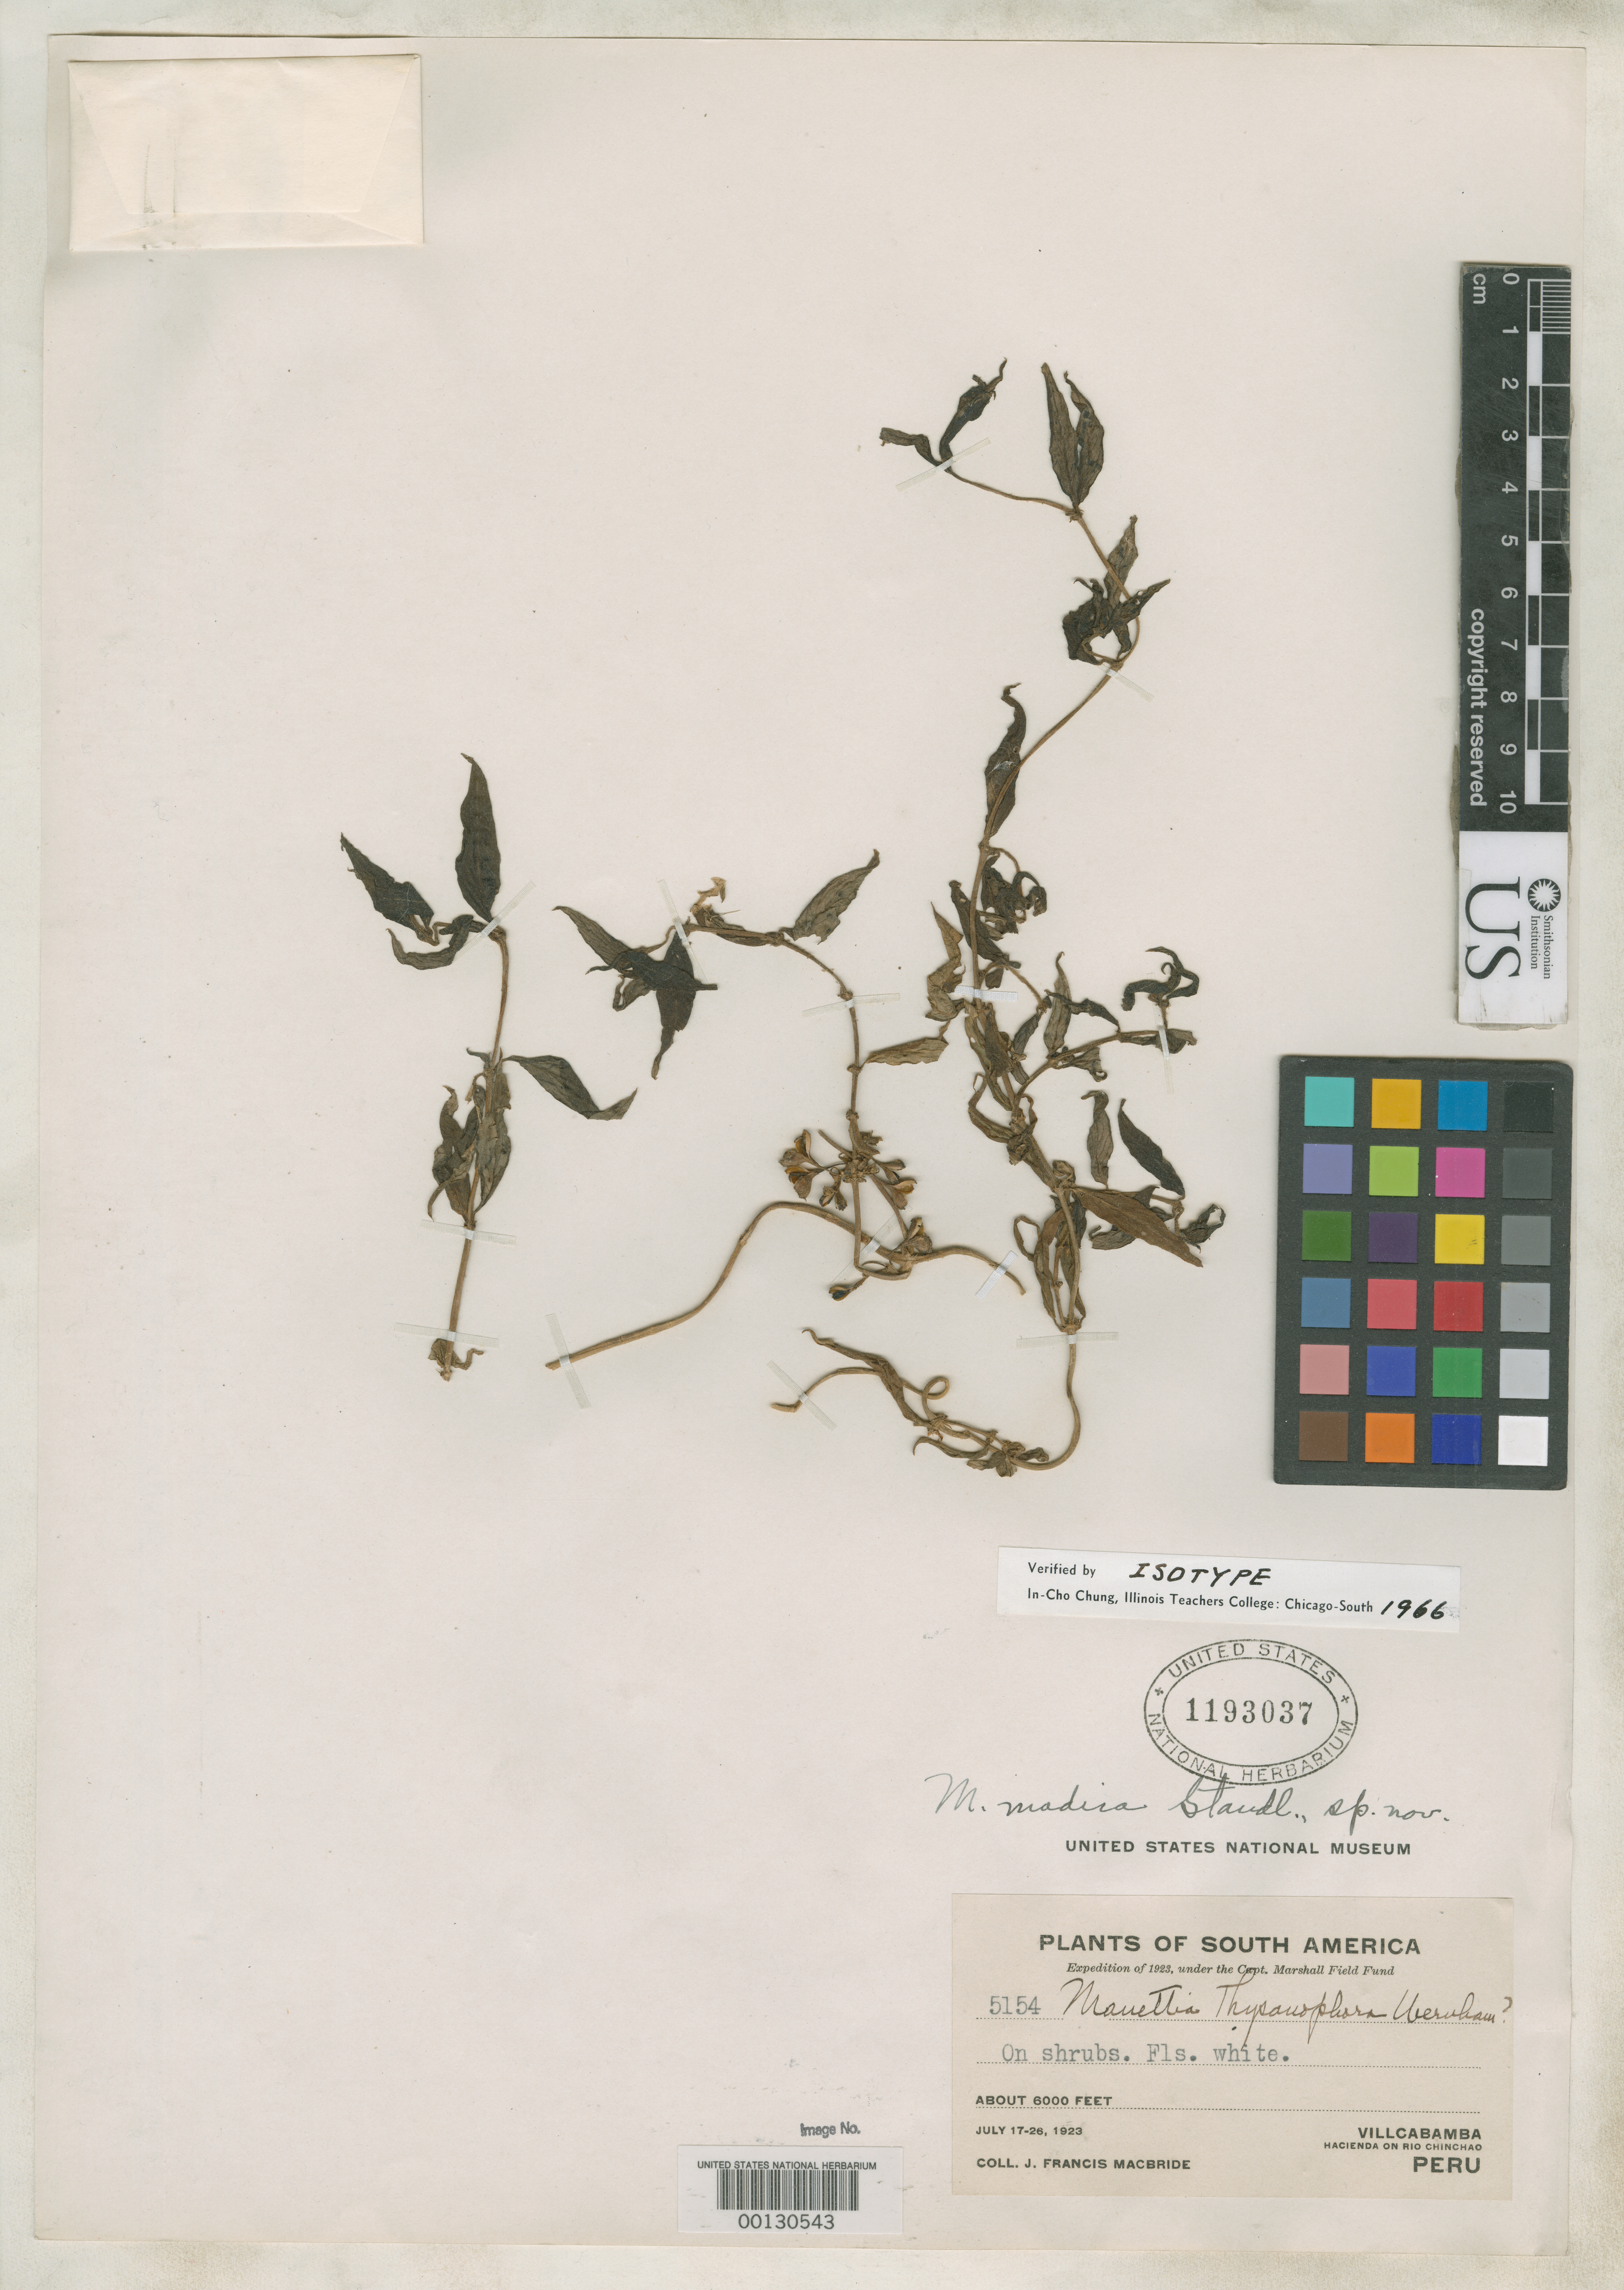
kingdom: Plantae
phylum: Tracheophyta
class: Magnoliopsida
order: Gentianales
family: Rubiaceae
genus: Manettia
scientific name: Manettia modica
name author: Standl.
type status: Isotype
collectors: J. F. Macbride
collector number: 5154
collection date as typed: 17 Jul 1923 to 26 Jul 1923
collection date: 1923-07-17/1923-07-26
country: Peru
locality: Villcabamba, hacienda on Río Chinchao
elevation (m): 1829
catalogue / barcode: US 1193037